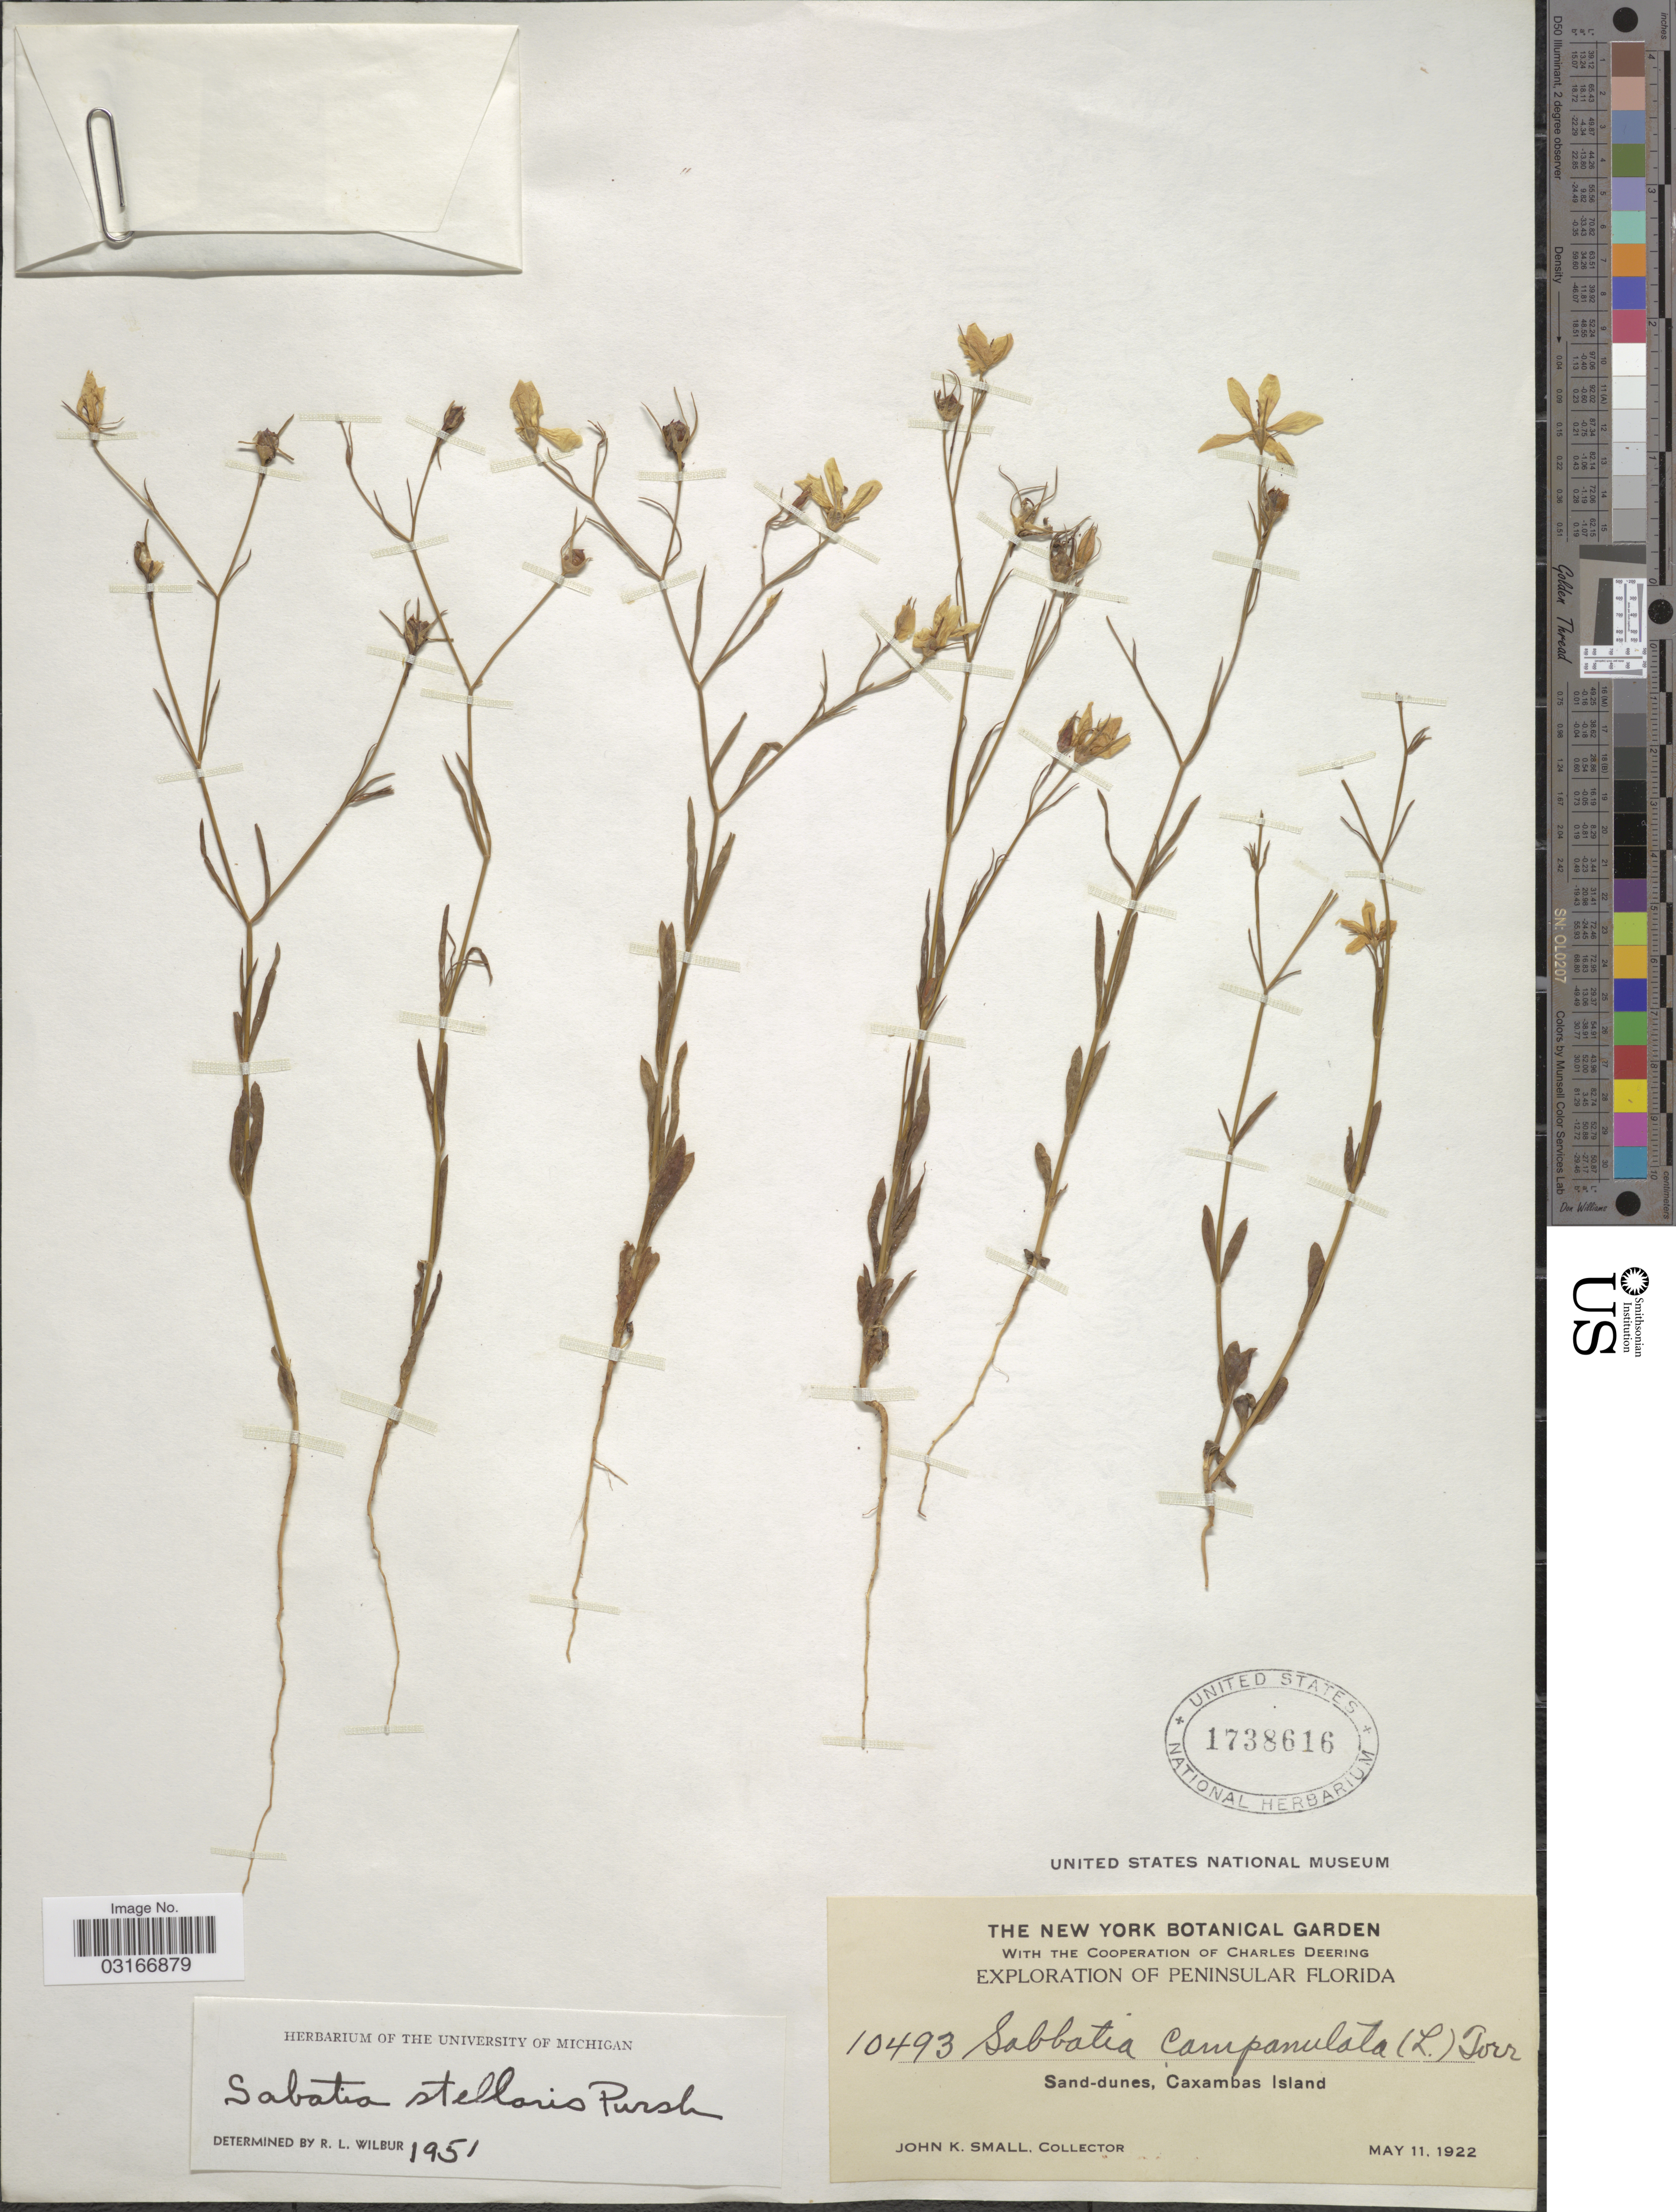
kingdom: Plantae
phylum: Tracheophyta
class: Magnoliopsida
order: Gentianales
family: Gentianaceae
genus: Sabatia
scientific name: Sabatia stellaris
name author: Pursh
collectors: J. K. Small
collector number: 10493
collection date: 1922-05-11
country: United States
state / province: Florida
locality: Peninsular Florida, Sand-dunes, Caxambas Island.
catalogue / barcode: US 1738616